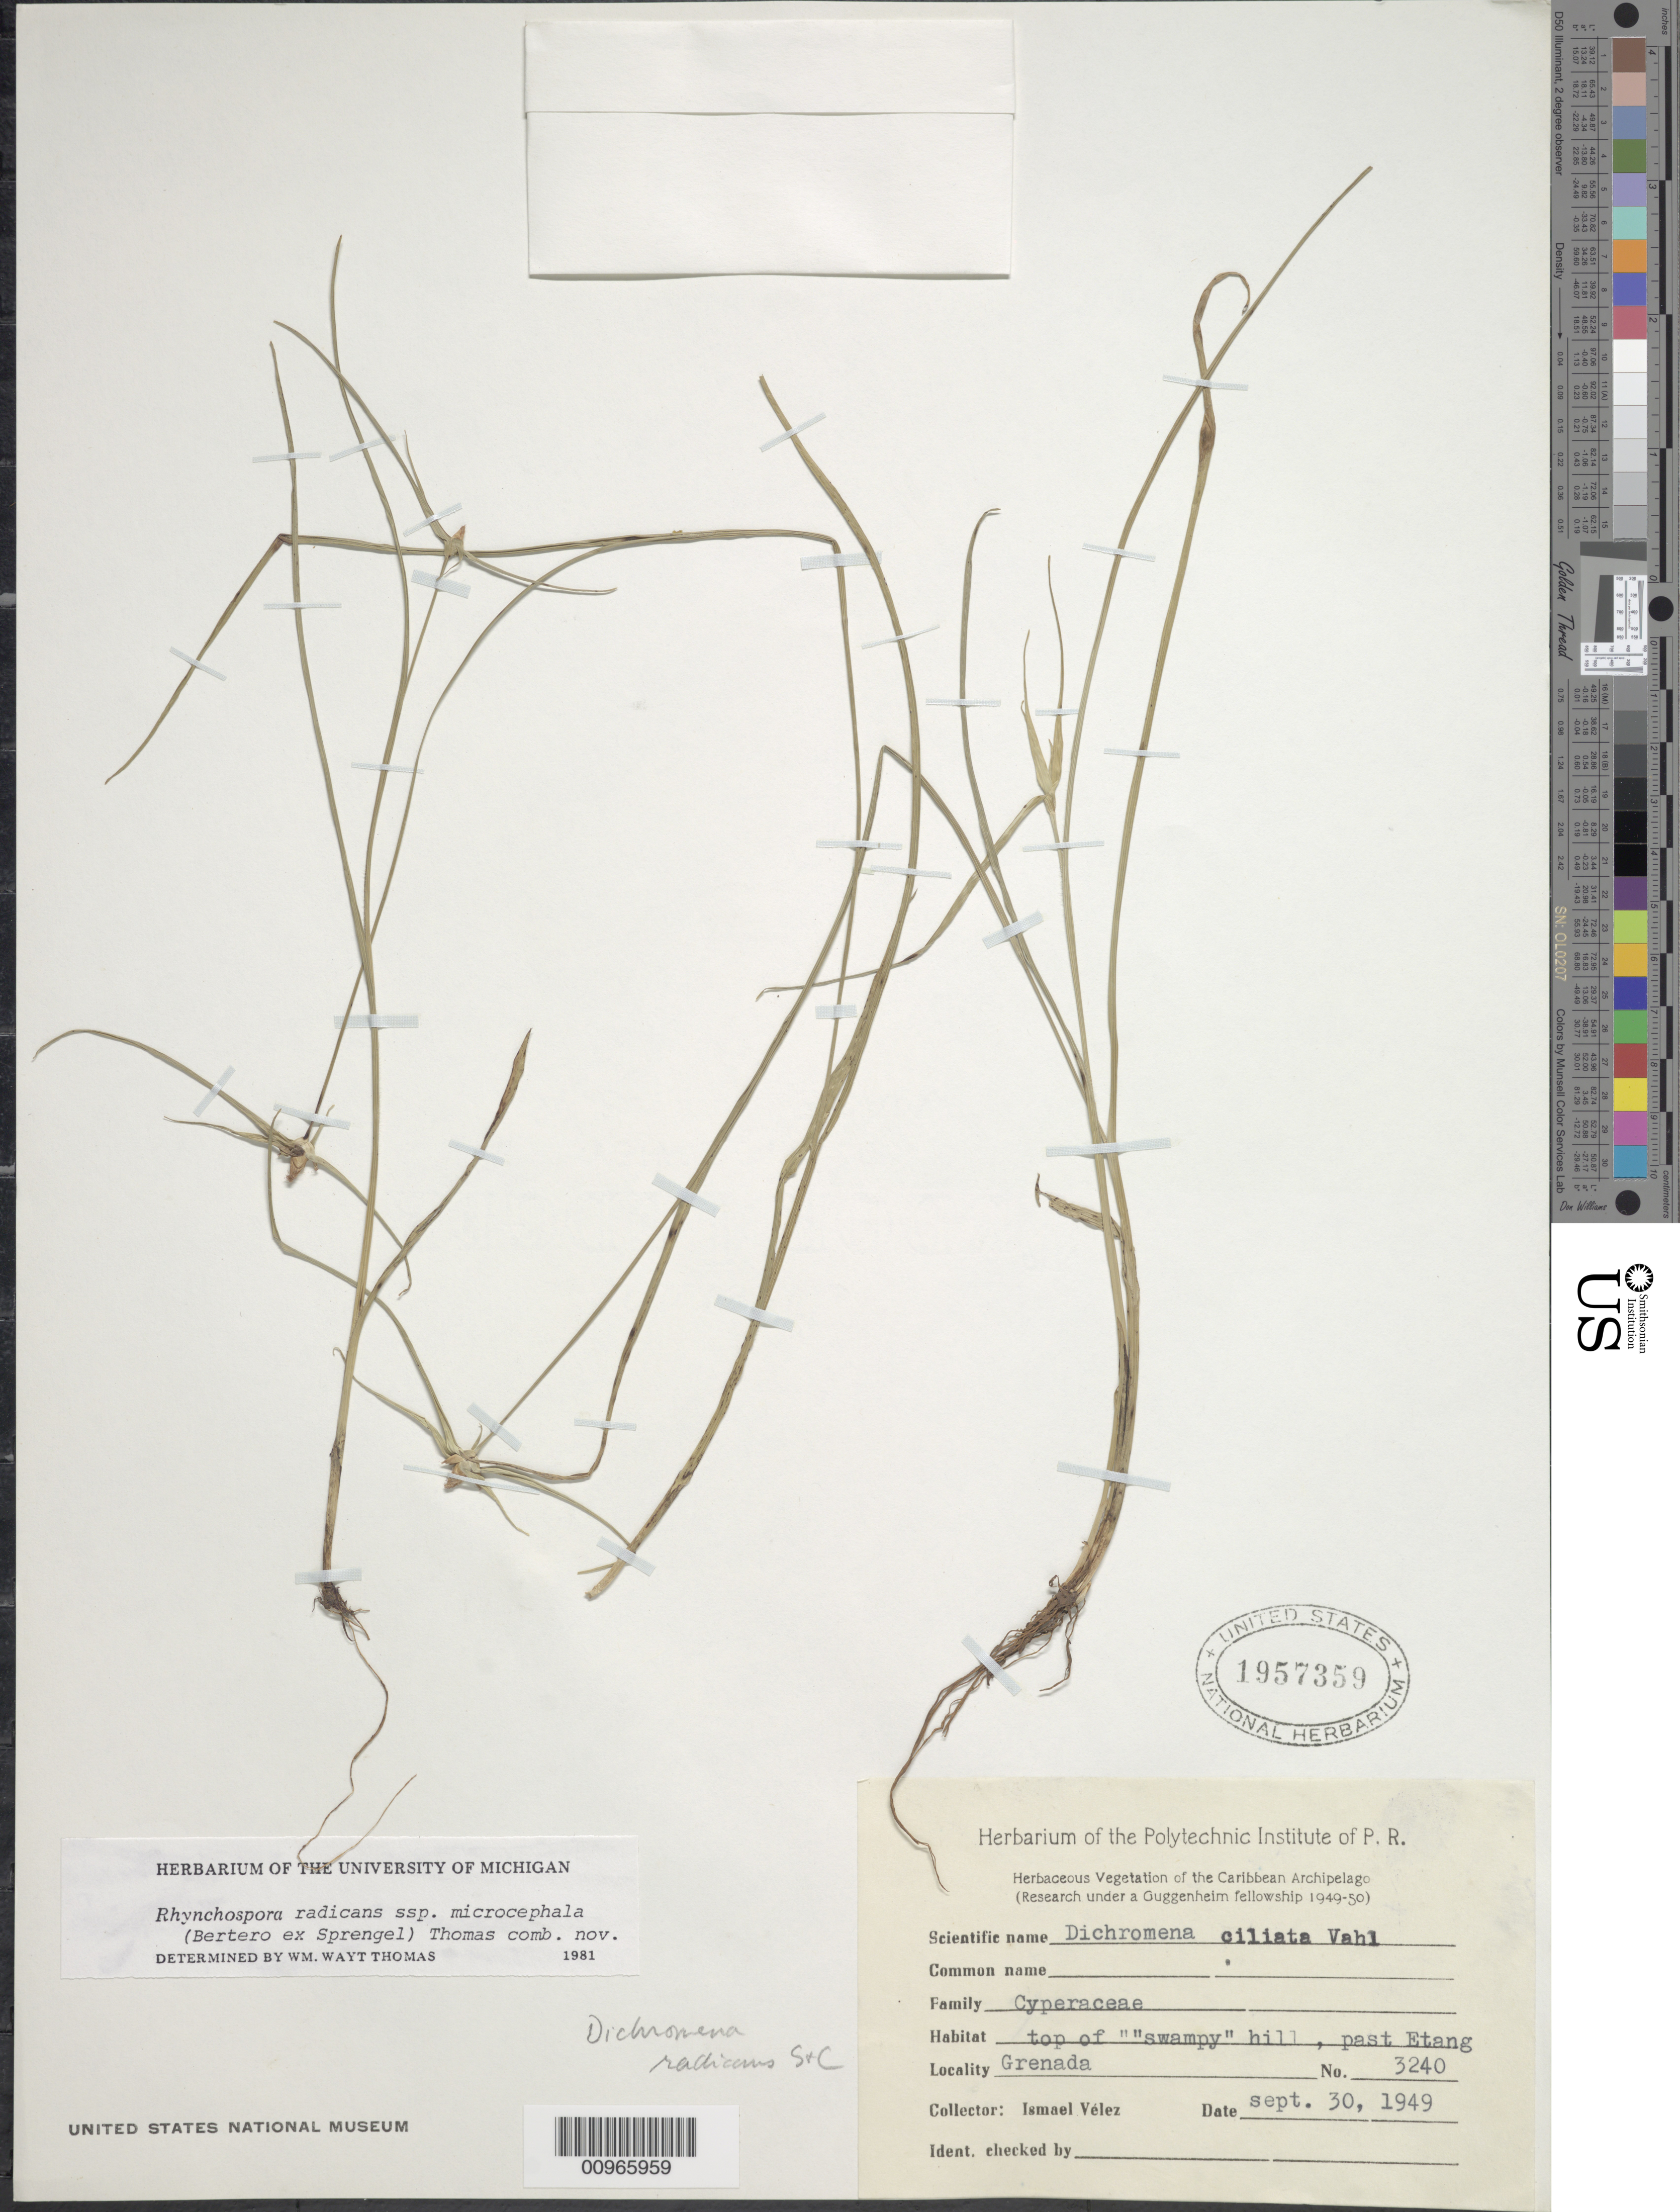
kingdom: Plantae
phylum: Tracheophyta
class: Liliopsida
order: Poales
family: Cyperaceae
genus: Rhynchospora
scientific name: Rhynchospora radicans subsp. microcephala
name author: (Bertero ex Spreng.) W.W. Thomas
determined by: Thomas, W. W., (NY), New York Botanical Garden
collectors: I. Velez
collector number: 3240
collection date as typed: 30 Sep 1949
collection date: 1949-09-30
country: Grenada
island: Grenada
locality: Top of hill, past Etang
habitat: Top of "swampy" hill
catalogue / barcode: US 1957359